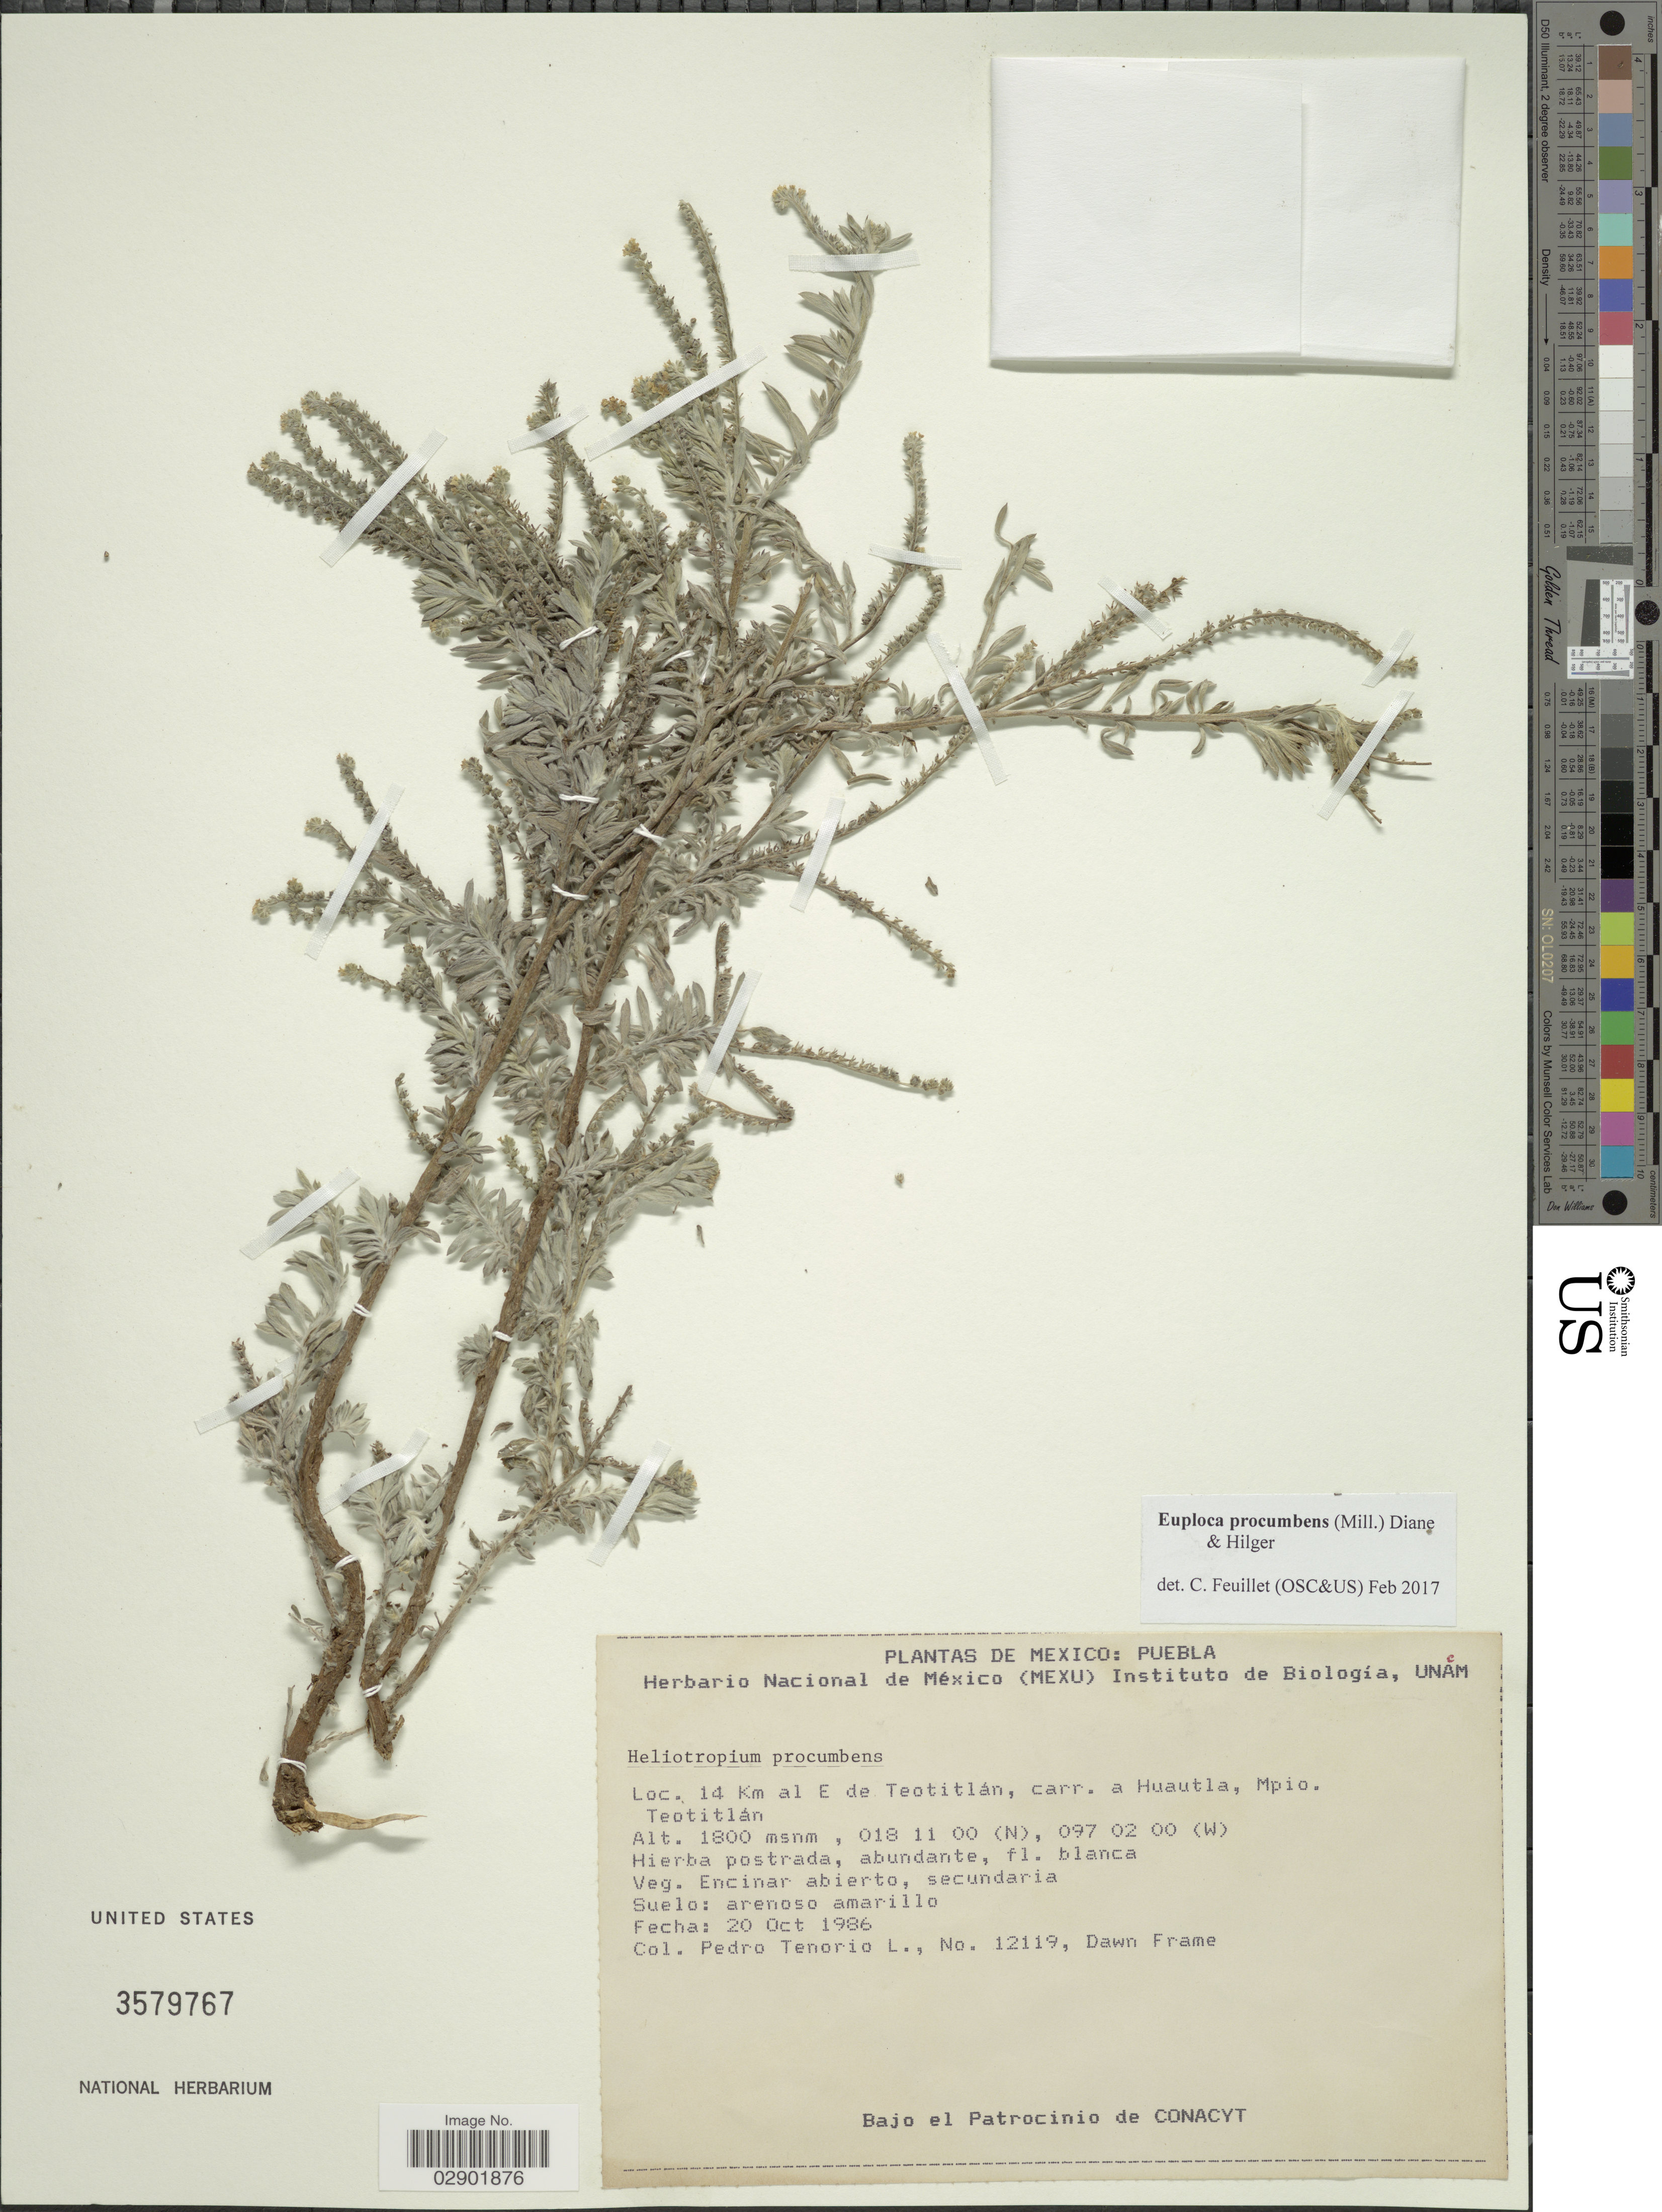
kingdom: Plantae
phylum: Tracheophyta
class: Magnoliopsida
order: Boraginales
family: Heliotropiaceae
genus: Euploca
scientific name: Euploca procumbens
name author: (Mill.) Diane & Hilger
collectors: P. Tenorio L. & D. Frame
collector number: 12119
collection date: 1986-10-20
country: Mexico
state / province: Puebla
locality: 14 Km al E de Teotitlán, carr. a Huautla, Mpio. Teotitlán.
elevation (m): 1800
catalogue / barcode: US 3579767